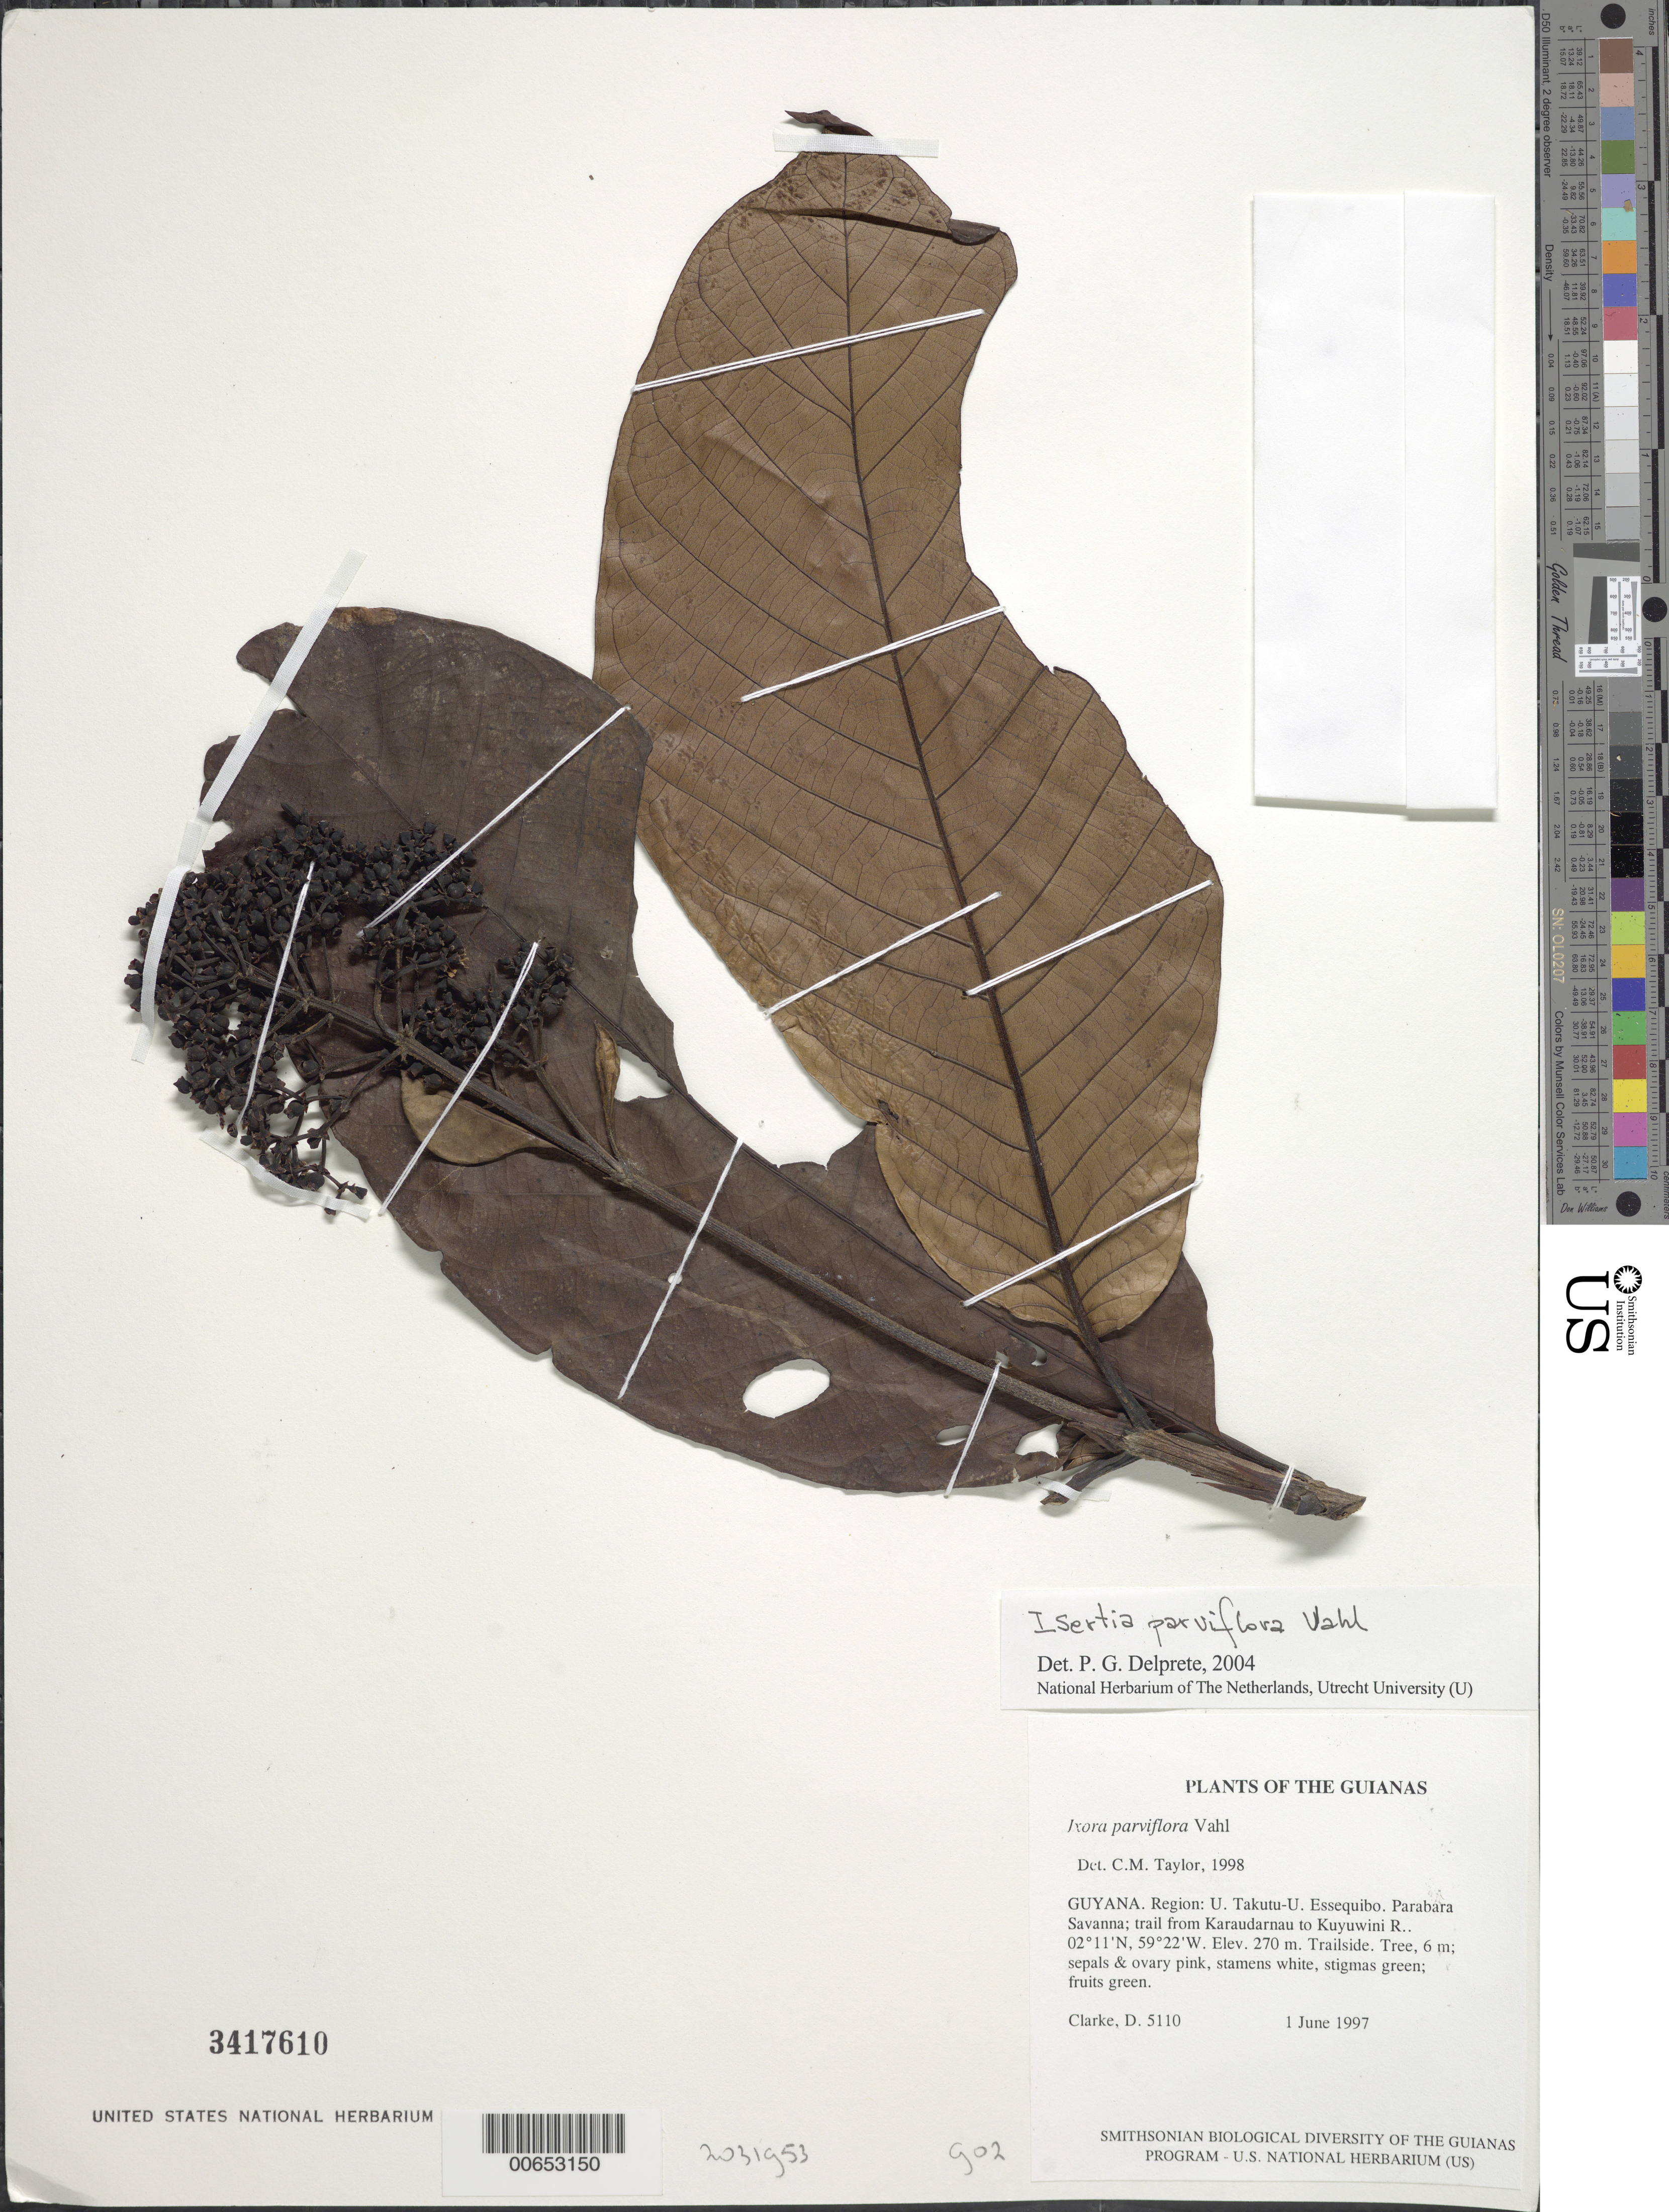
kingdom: Plantae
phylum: Tracheophyta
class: Magnoliopsida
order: Gentianales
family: Rubiaceae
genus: Ixora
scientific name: Ixora parviflora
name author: Vahl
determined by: Delprete, P. G., Herb. de Guyane Cay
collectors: H. D. Clarke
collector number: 5110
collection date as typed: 1 June 1997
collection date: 1997-06-01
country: Guyana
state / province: U. Takutu-U. Essequibo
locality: Parabara Savanna; trail from Karaudarnau to Kuyuwini R.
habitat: Trailside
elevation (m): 270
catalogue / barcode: US 3417610